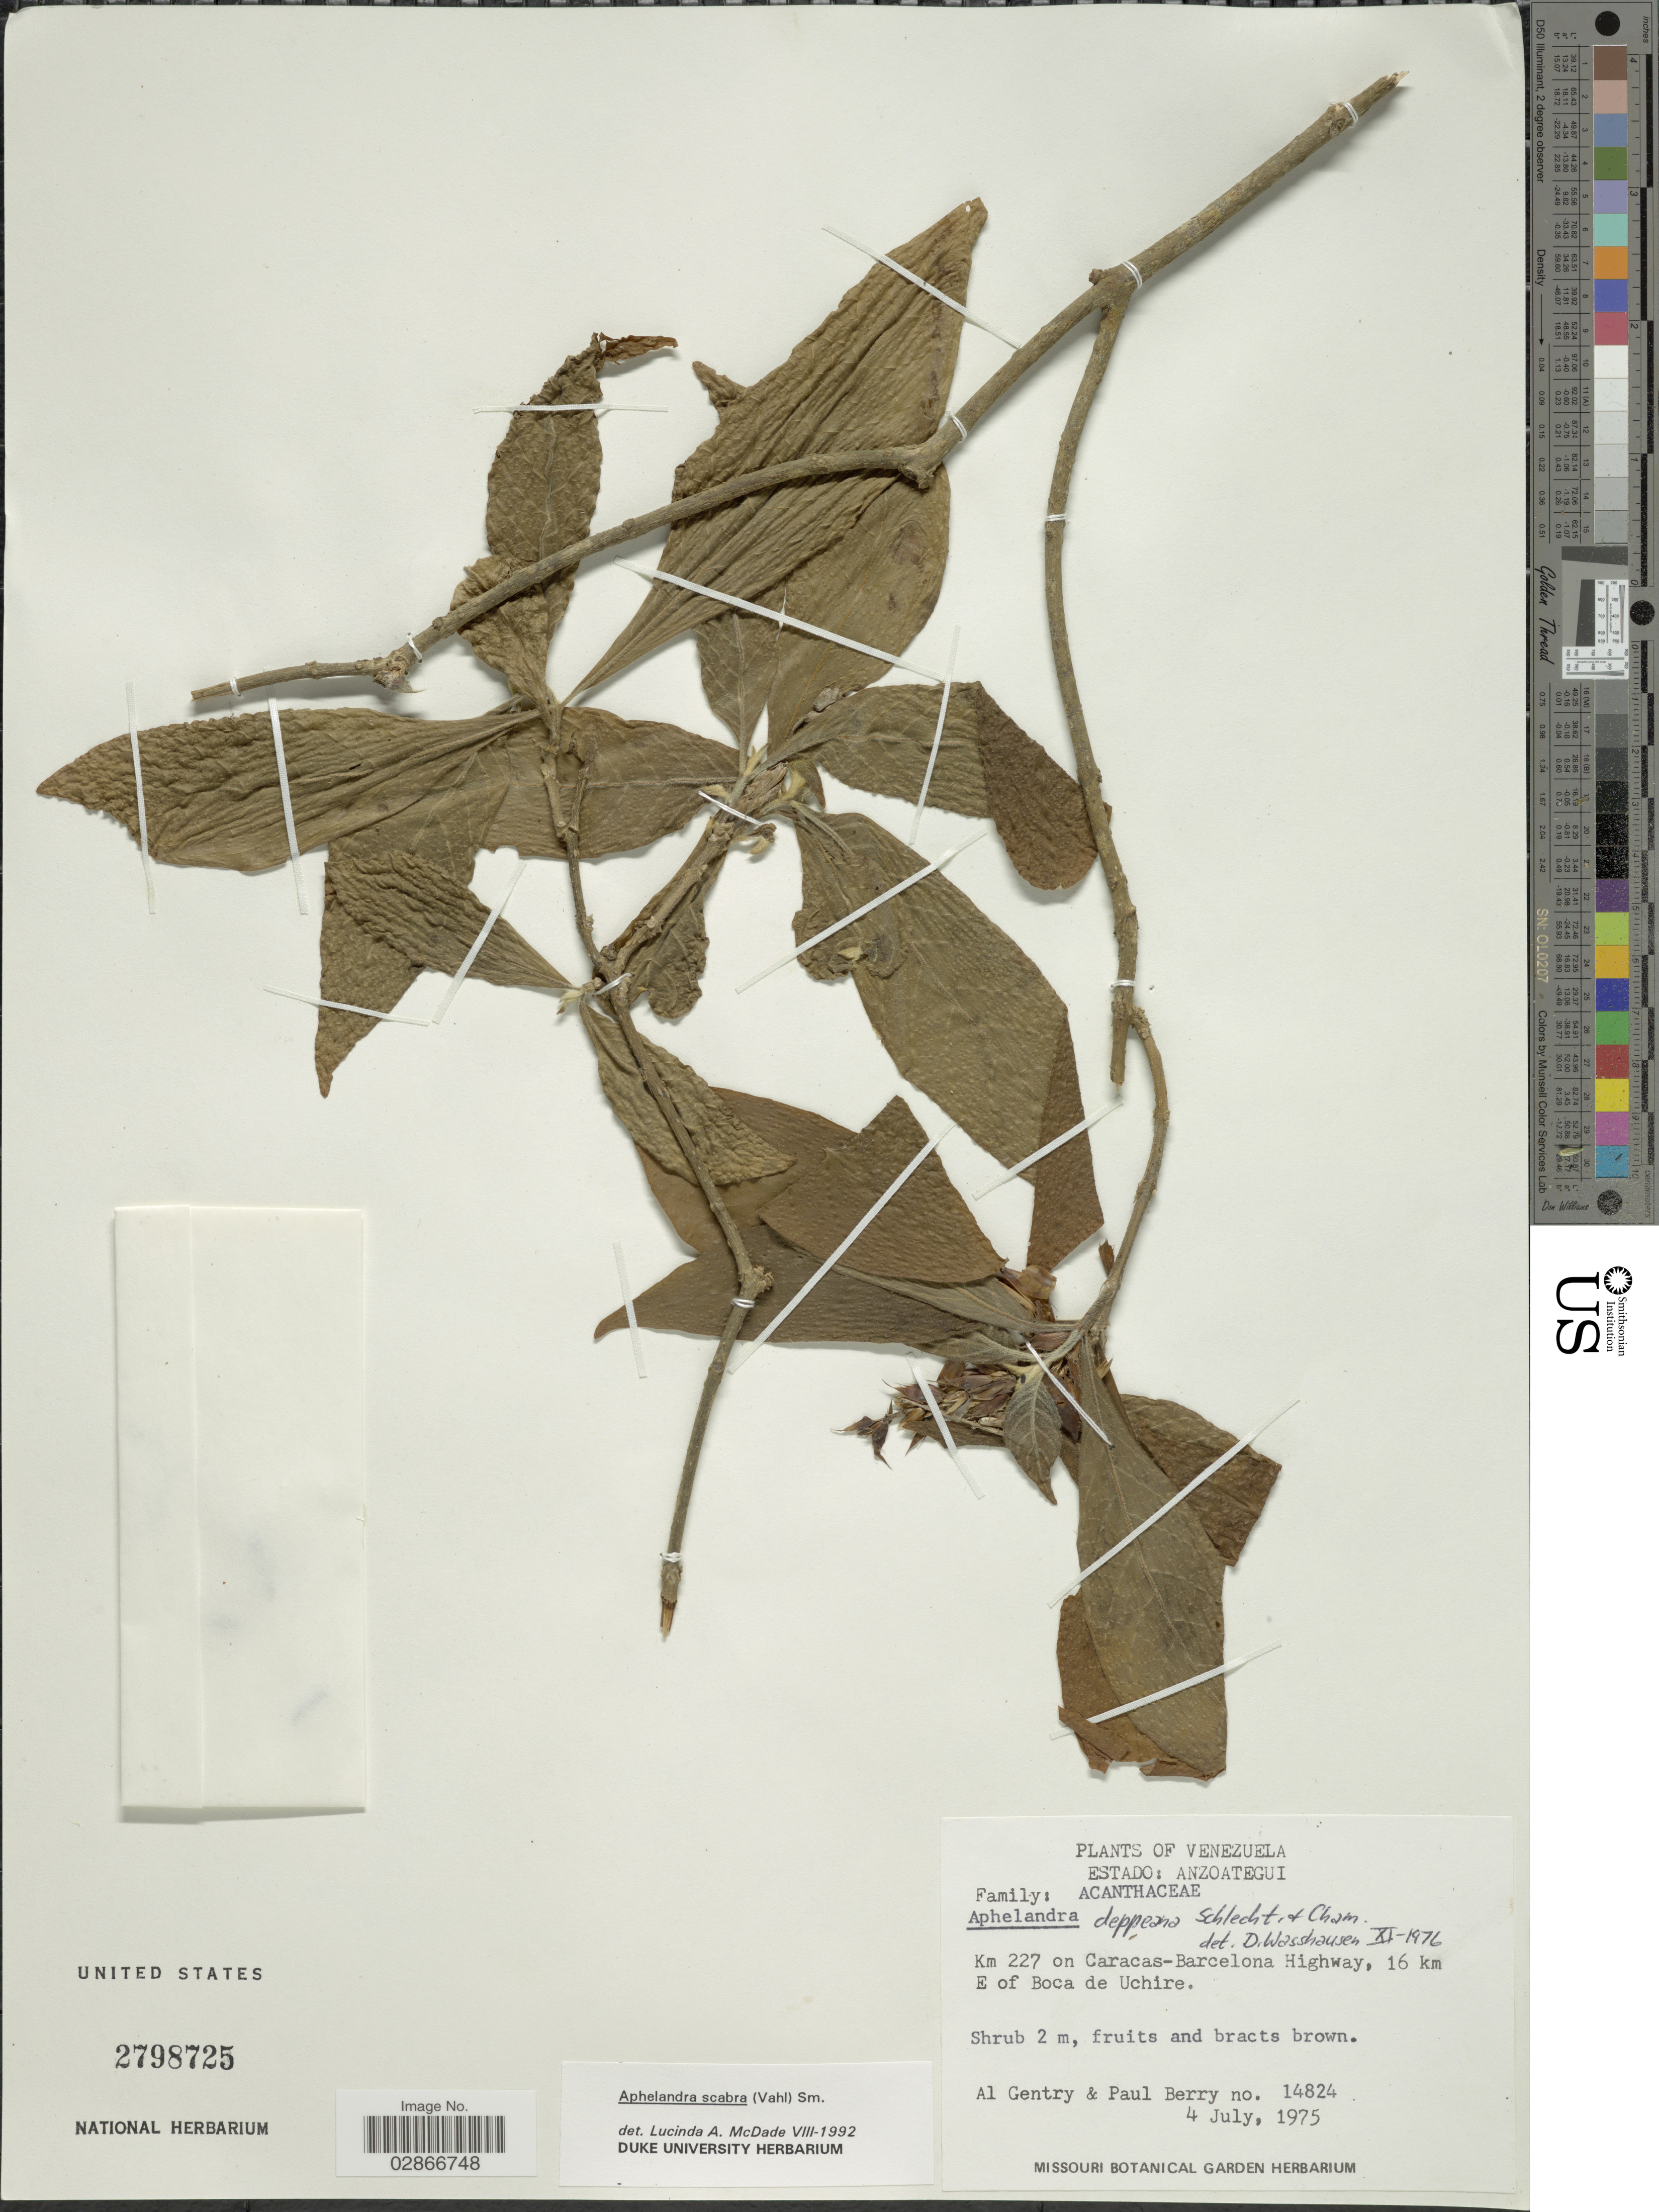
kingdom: Plantae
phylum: Tracheophyta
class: Magnoliopsida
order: Lamiales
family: Acanthaceae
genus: Aphelandra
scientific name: Aphelandra deppeana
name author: Schltdl. & Cham.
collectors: A. H. Gentry & P. T. Berry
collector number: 14824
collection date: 1975-07-04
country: Venezuela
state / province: Anzoategui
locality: Km 227 on Caracas-Barcelona Highway, 16 km E of Boca de Uchire.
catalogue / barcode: US 2798725